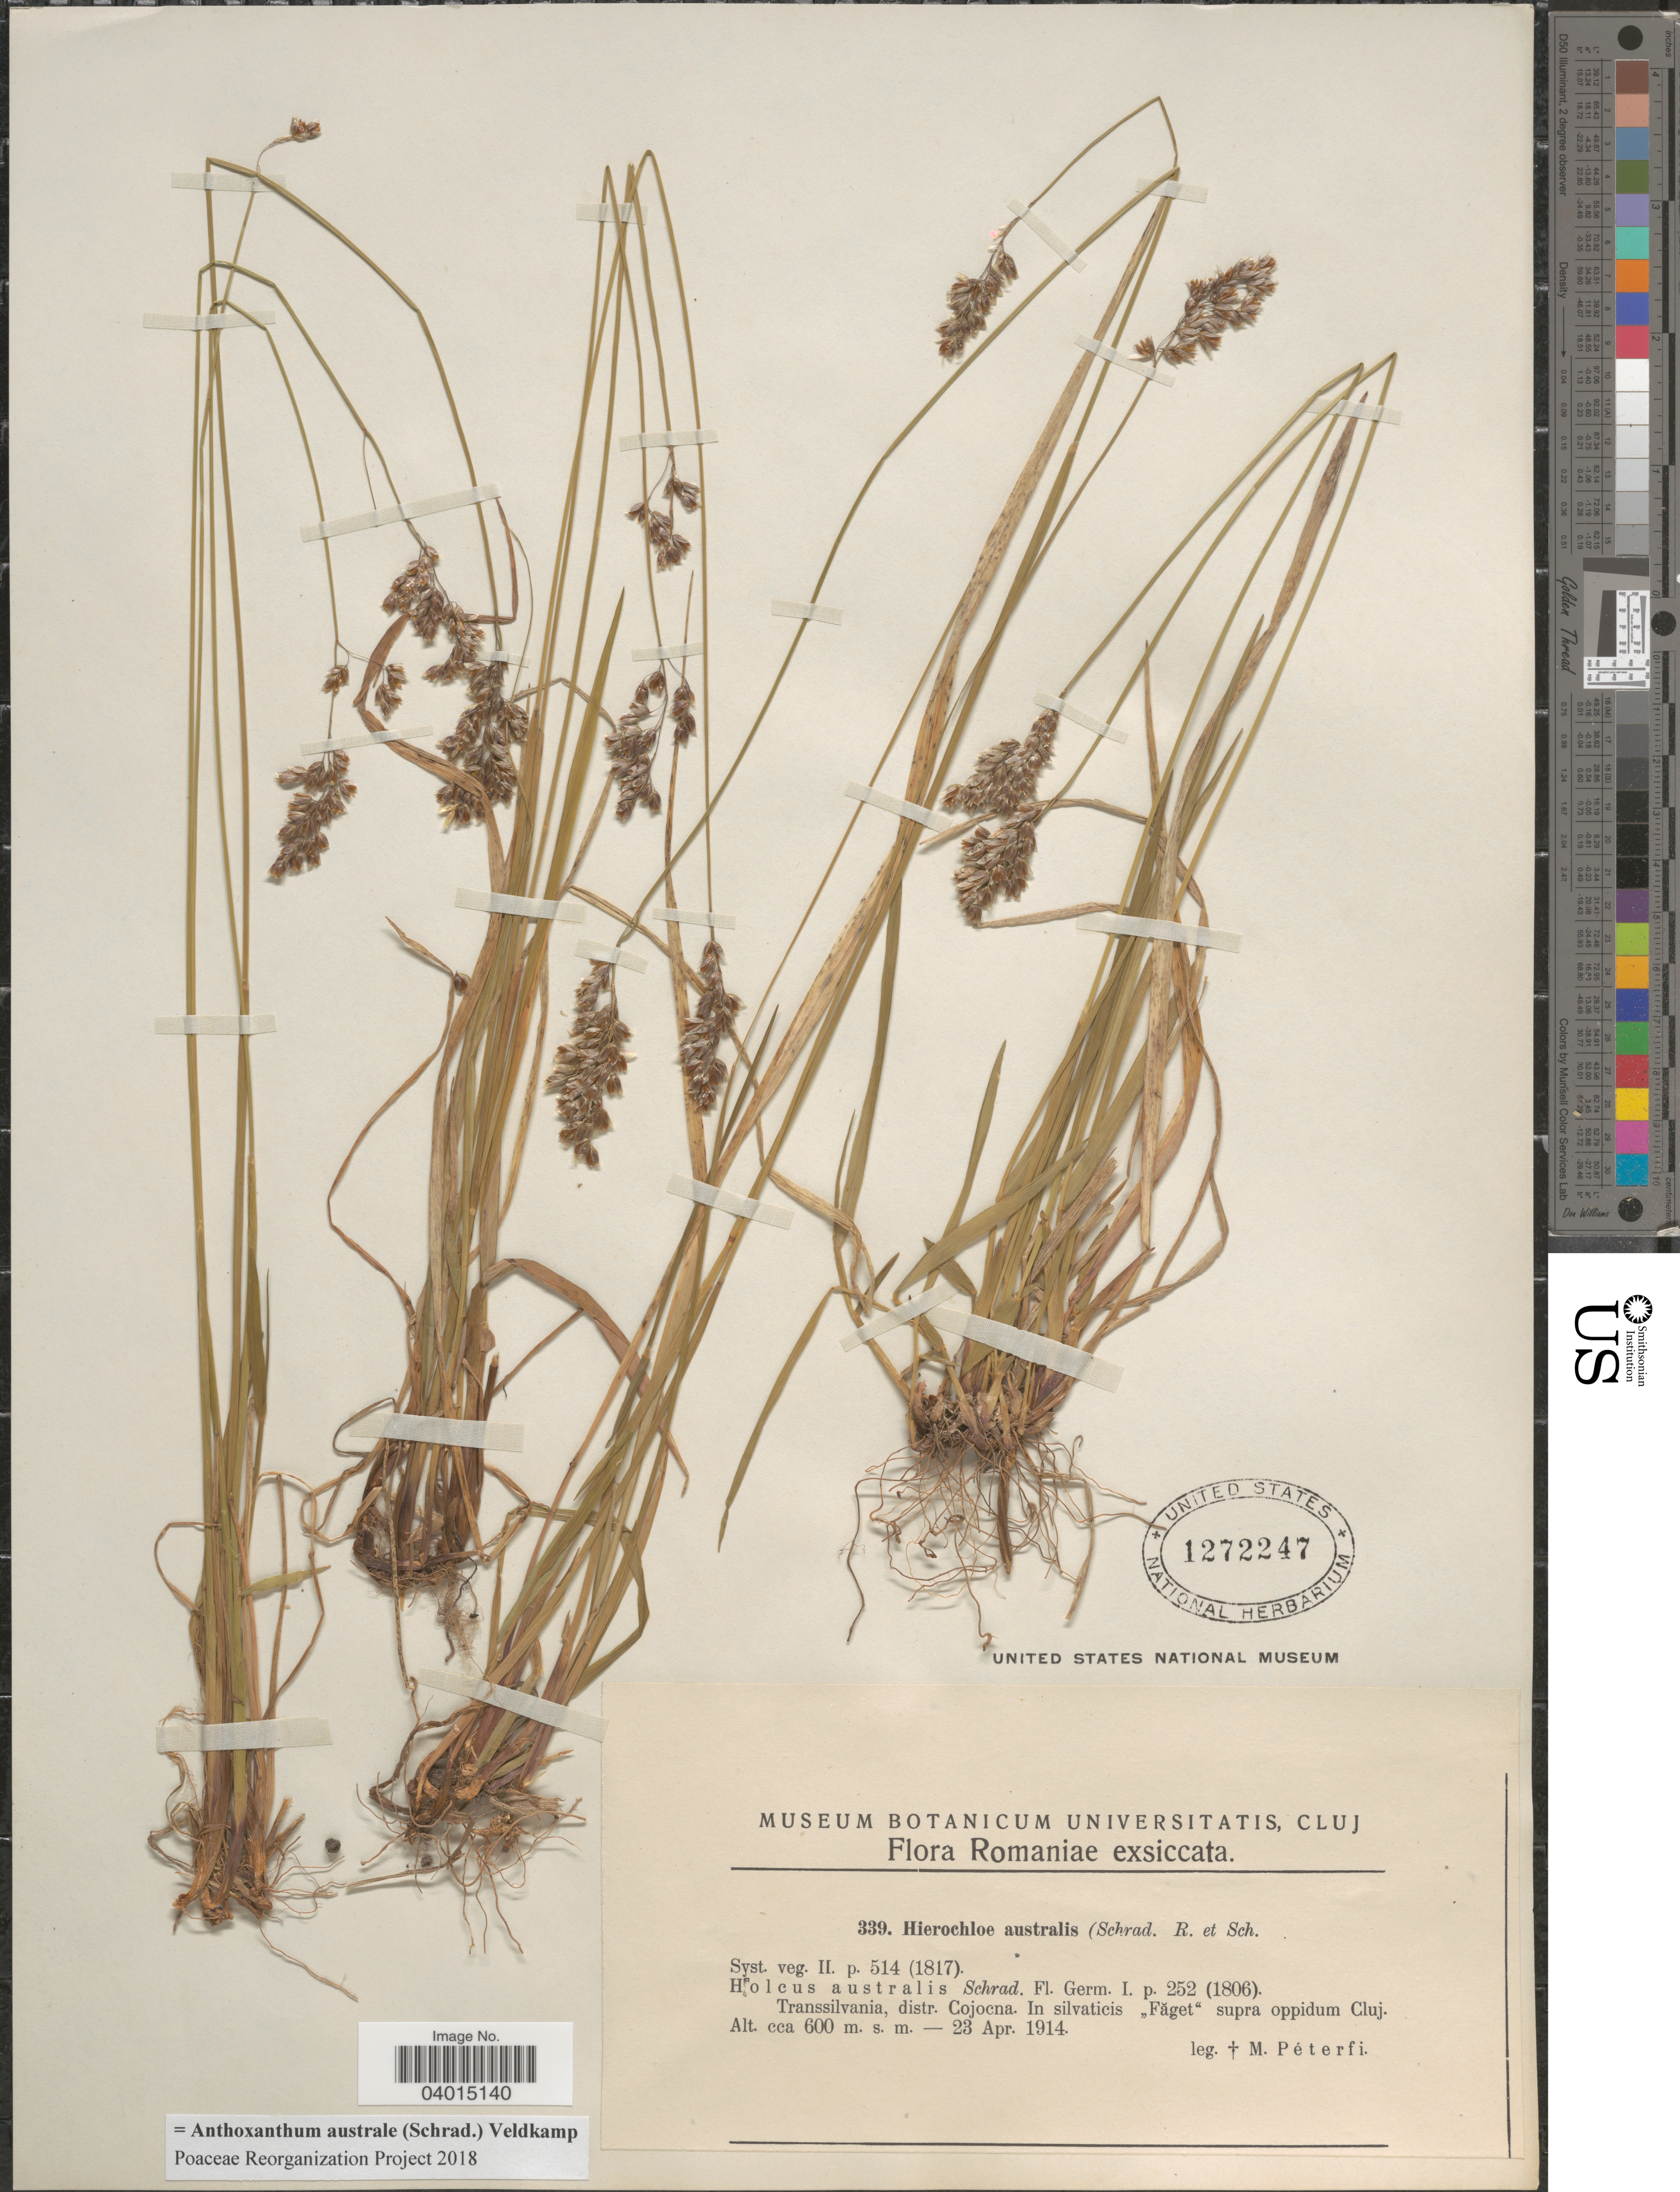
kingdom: Plantae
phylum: Tracheophyta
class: Liliopsida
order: Poales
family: Poaceae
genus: Anthoxanthum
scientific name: Anthoxanthum australe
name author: (Schrad.) Veldkamp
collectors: M. Péterfi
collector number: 339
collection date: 1914-04-23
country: Romania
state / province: Cluj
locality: Romaniae. Transsilvania, distr. Cojocna. In silvaticis "Fâget" supra oppidum Cluj.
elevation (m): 600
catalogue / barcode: US 1272247